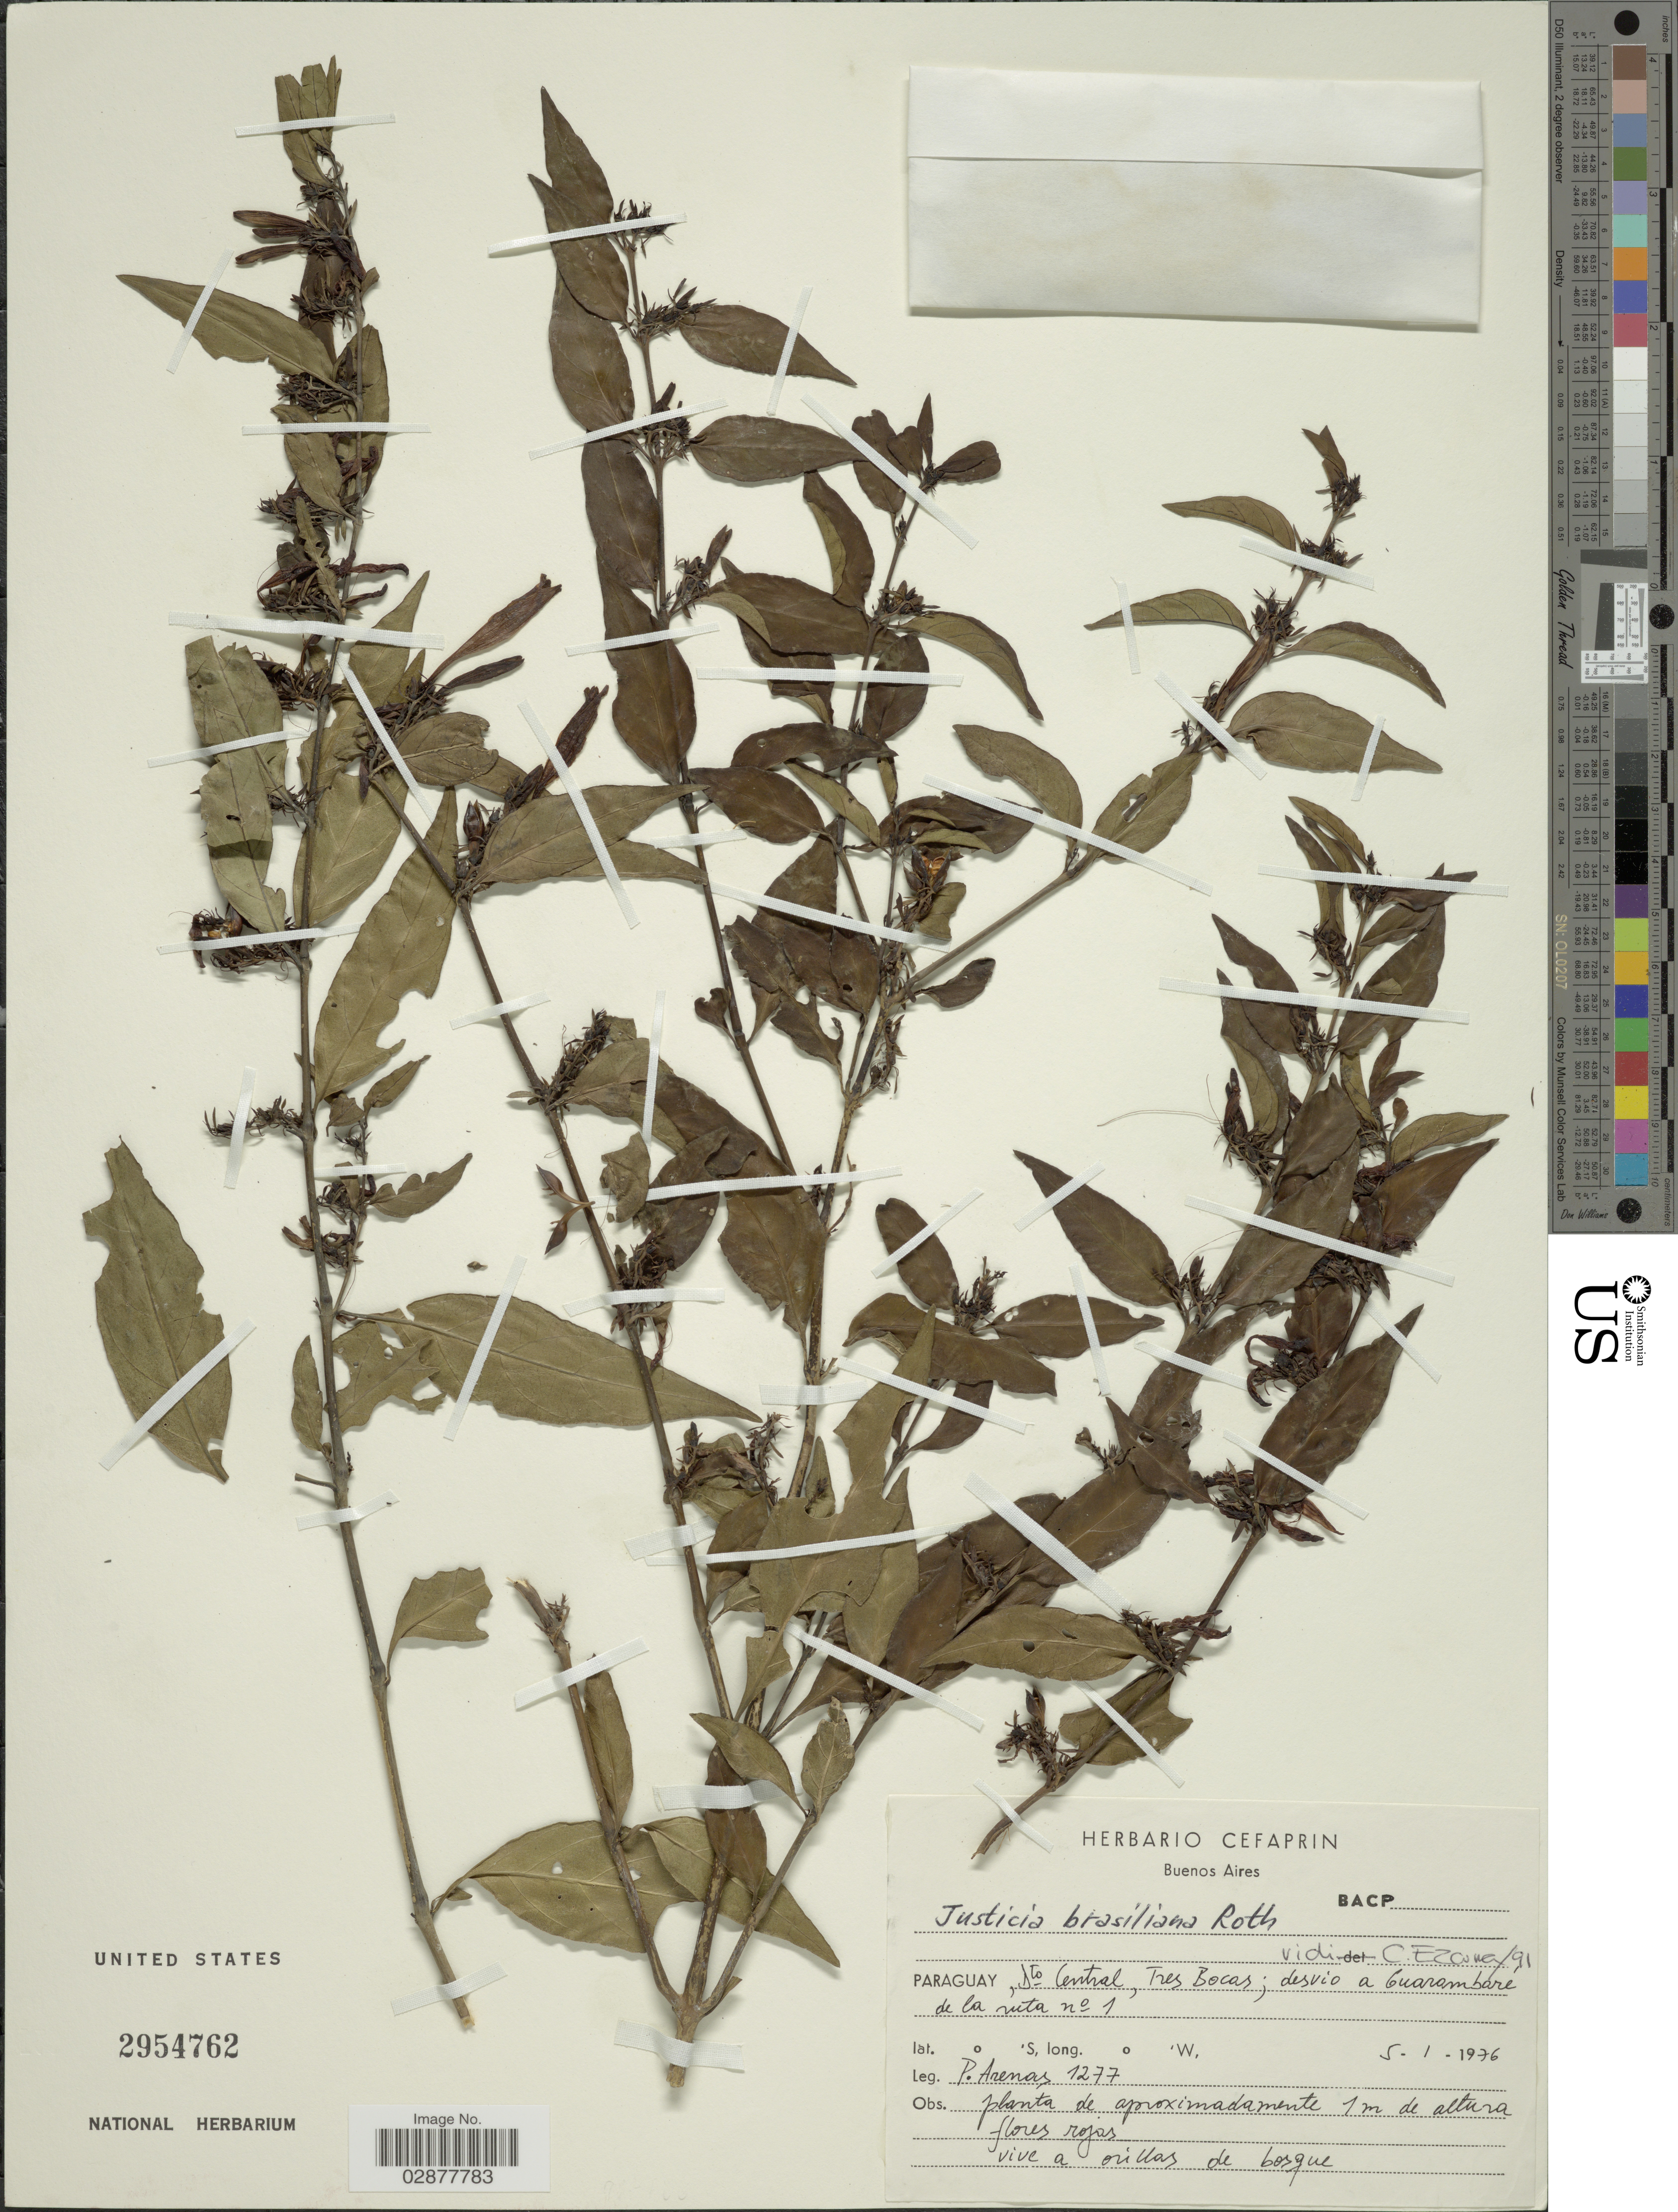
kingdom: Plantae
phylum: Tracheophyta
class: Magnoliopsida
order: Lamiales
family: Acanthaceae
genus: Justicia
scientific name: Justicia brasiliana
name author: Roth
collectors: P. Arenas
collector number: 1277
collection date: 1976-01-05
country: Argentina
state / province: Buenos Aires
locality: Dto Central, Tres Bocas; desvio a Guarambare de la ruta n° 1.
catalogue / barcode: US 2954762